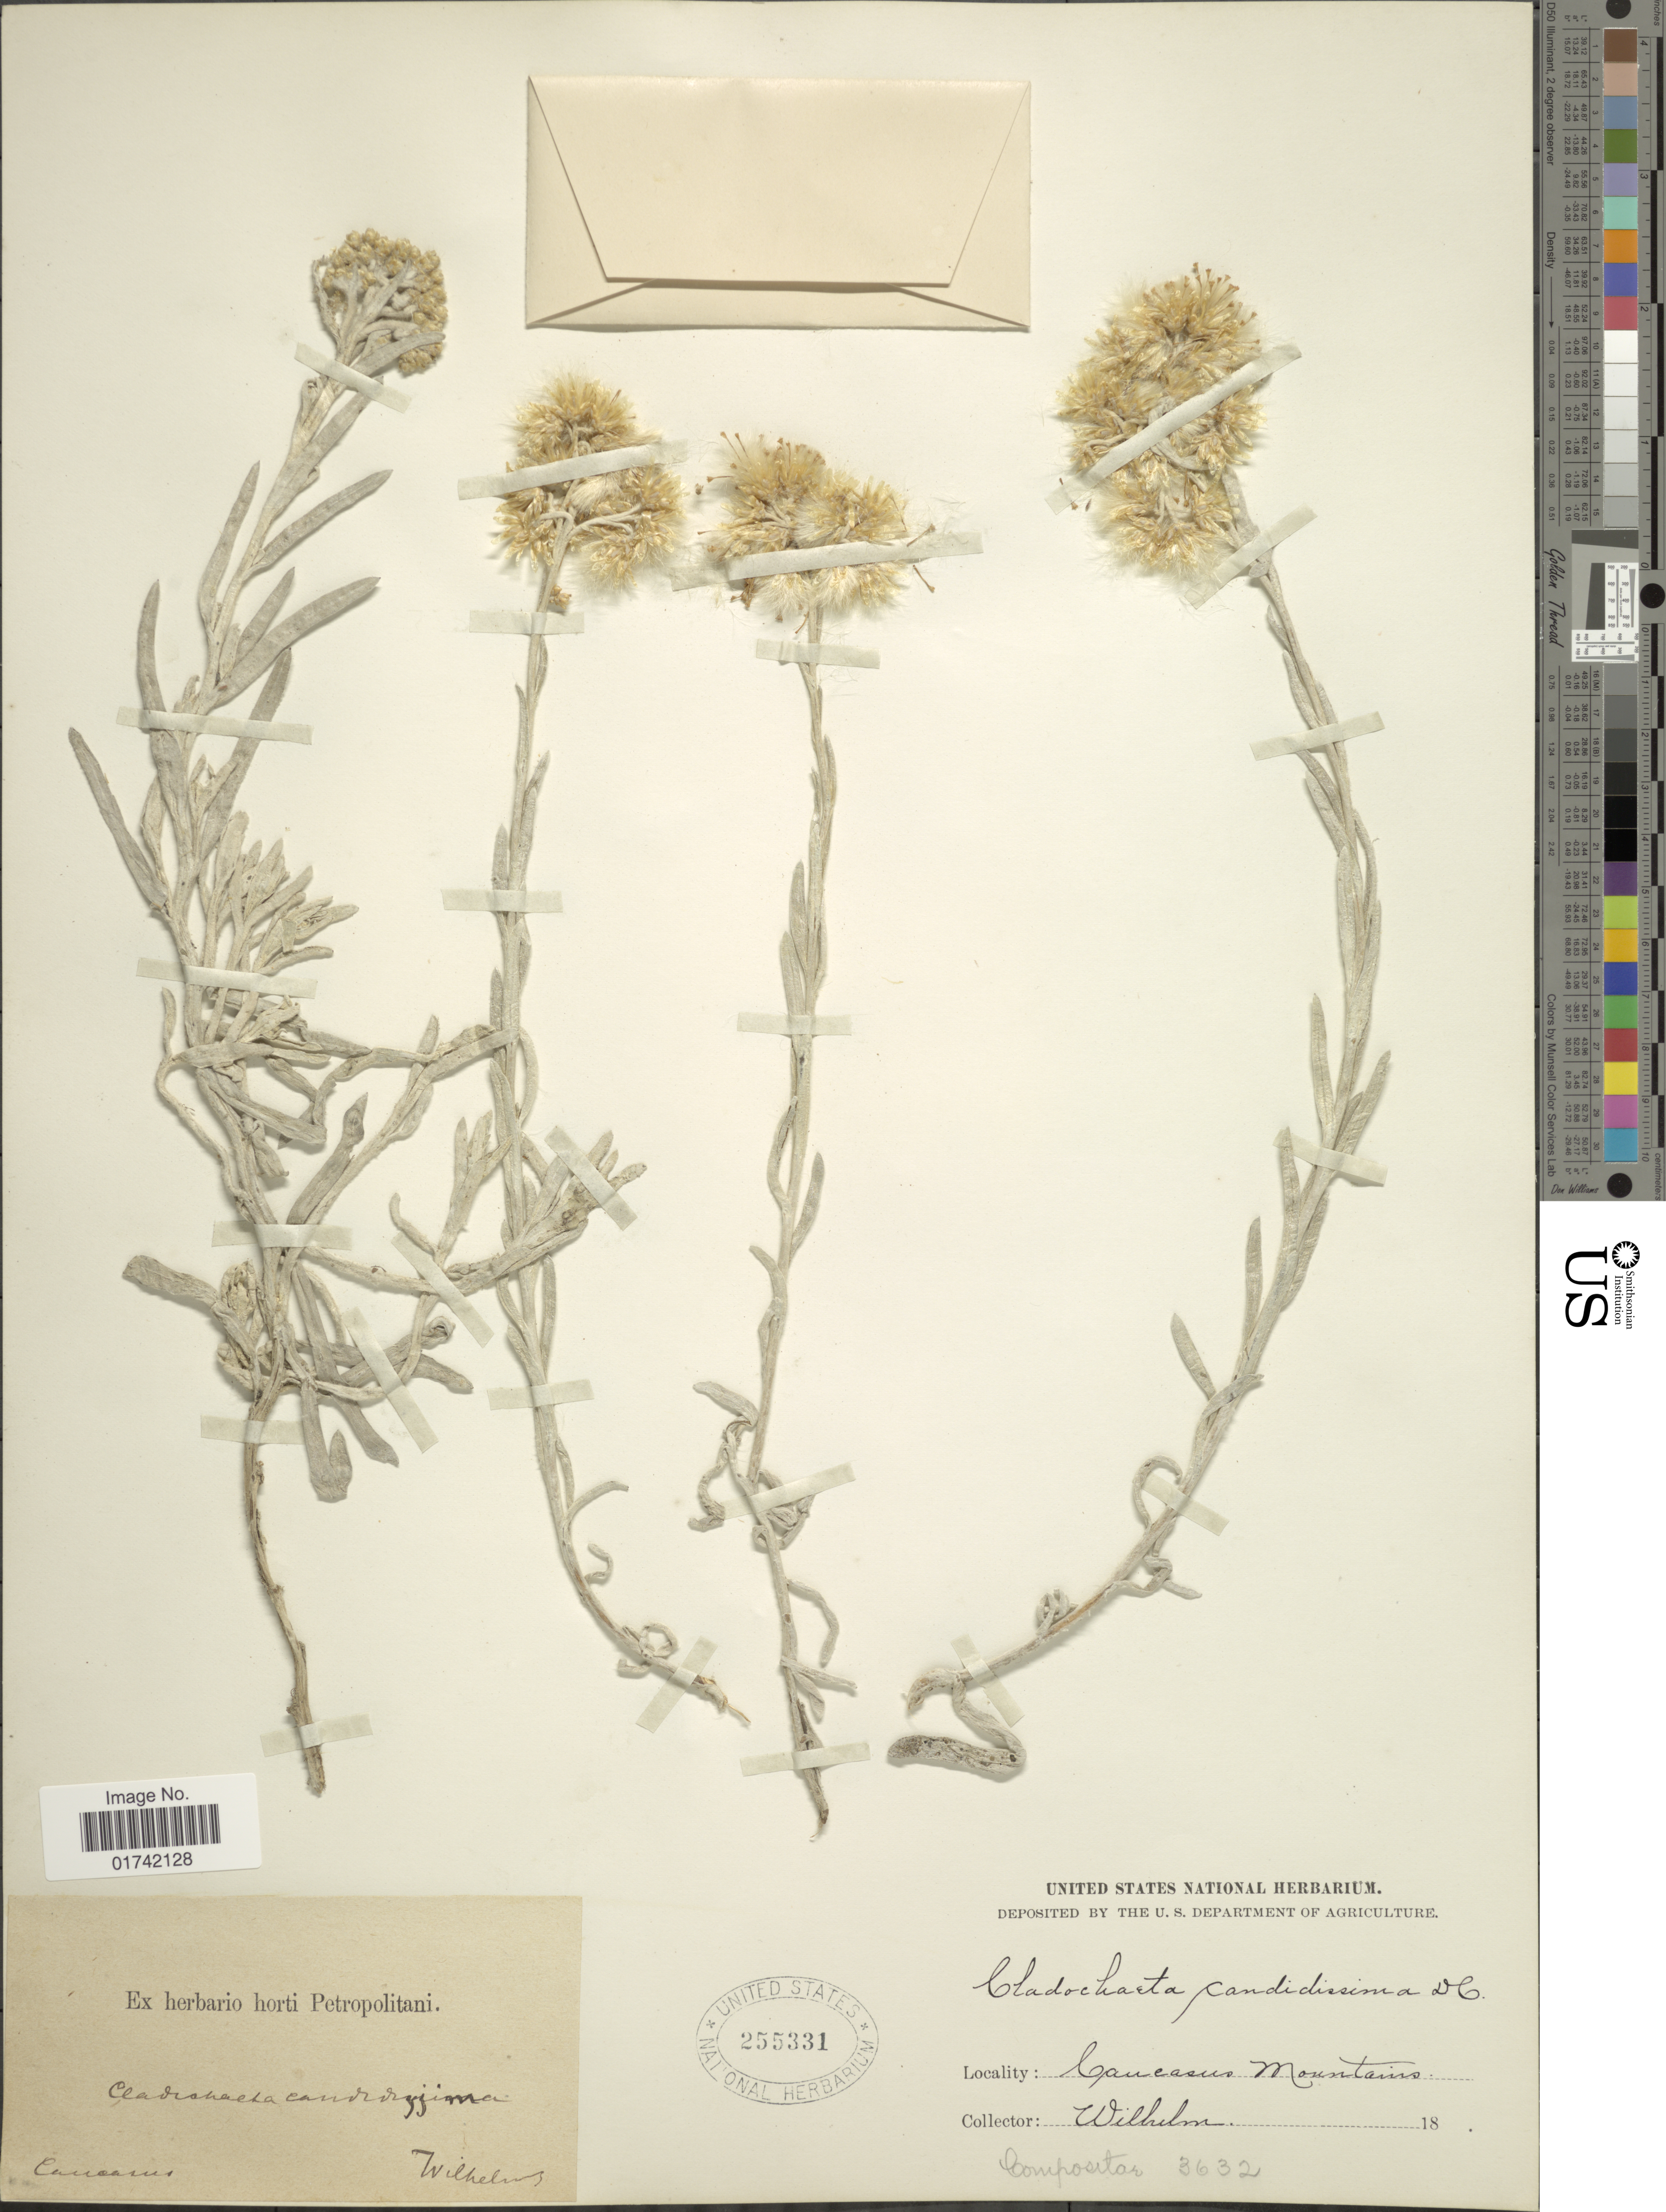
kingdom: Plantae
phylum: Tracheophyta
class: Magnoliopsida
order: Asterales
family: Asteraceae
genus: Helichrysum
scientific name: Helichrysum candidissumum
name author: D. Don ex G. Don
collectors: Wilhelm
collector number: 3632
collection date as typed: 18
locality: Caucasus Mountains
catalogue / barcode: US 255331